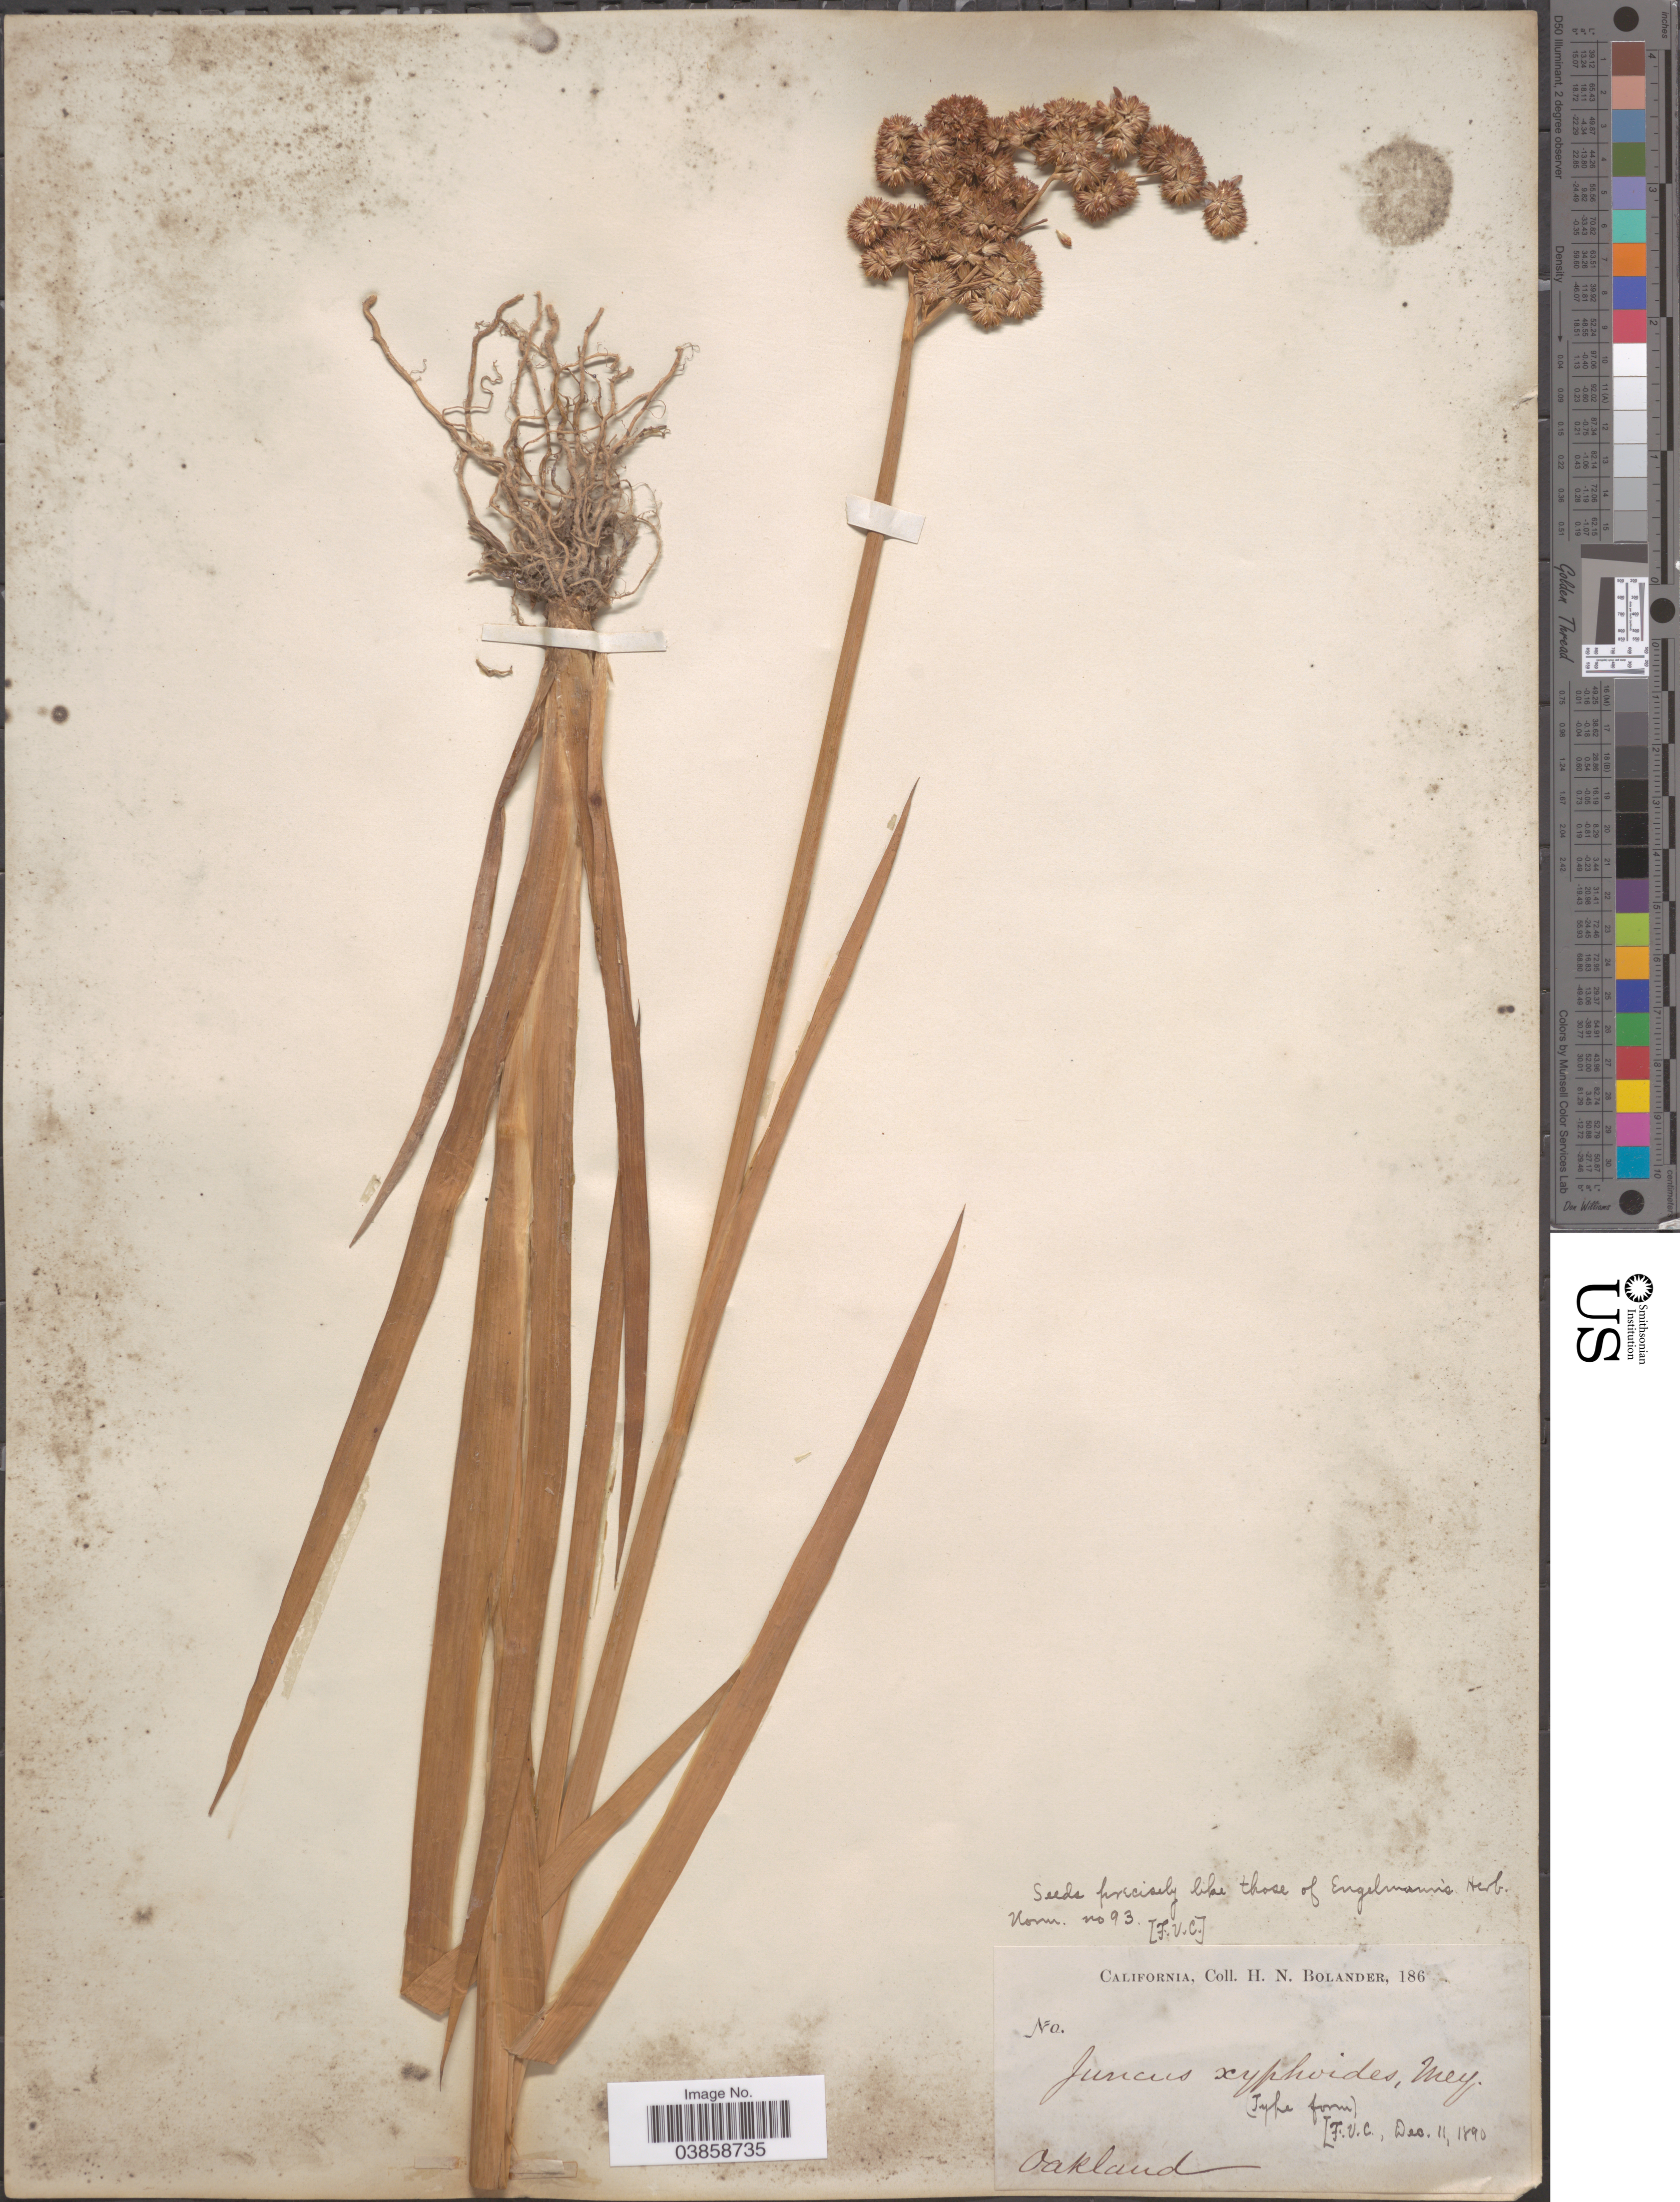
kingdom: Plantae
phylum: Tracheophyta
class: Liliopsida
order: Poales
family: Juncaceae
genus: Juncus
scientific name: Juncus xiphioides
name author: E. Mey.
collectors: H. Bolander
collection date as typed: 186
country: United States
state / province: California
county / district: Alameda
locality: Oakland.